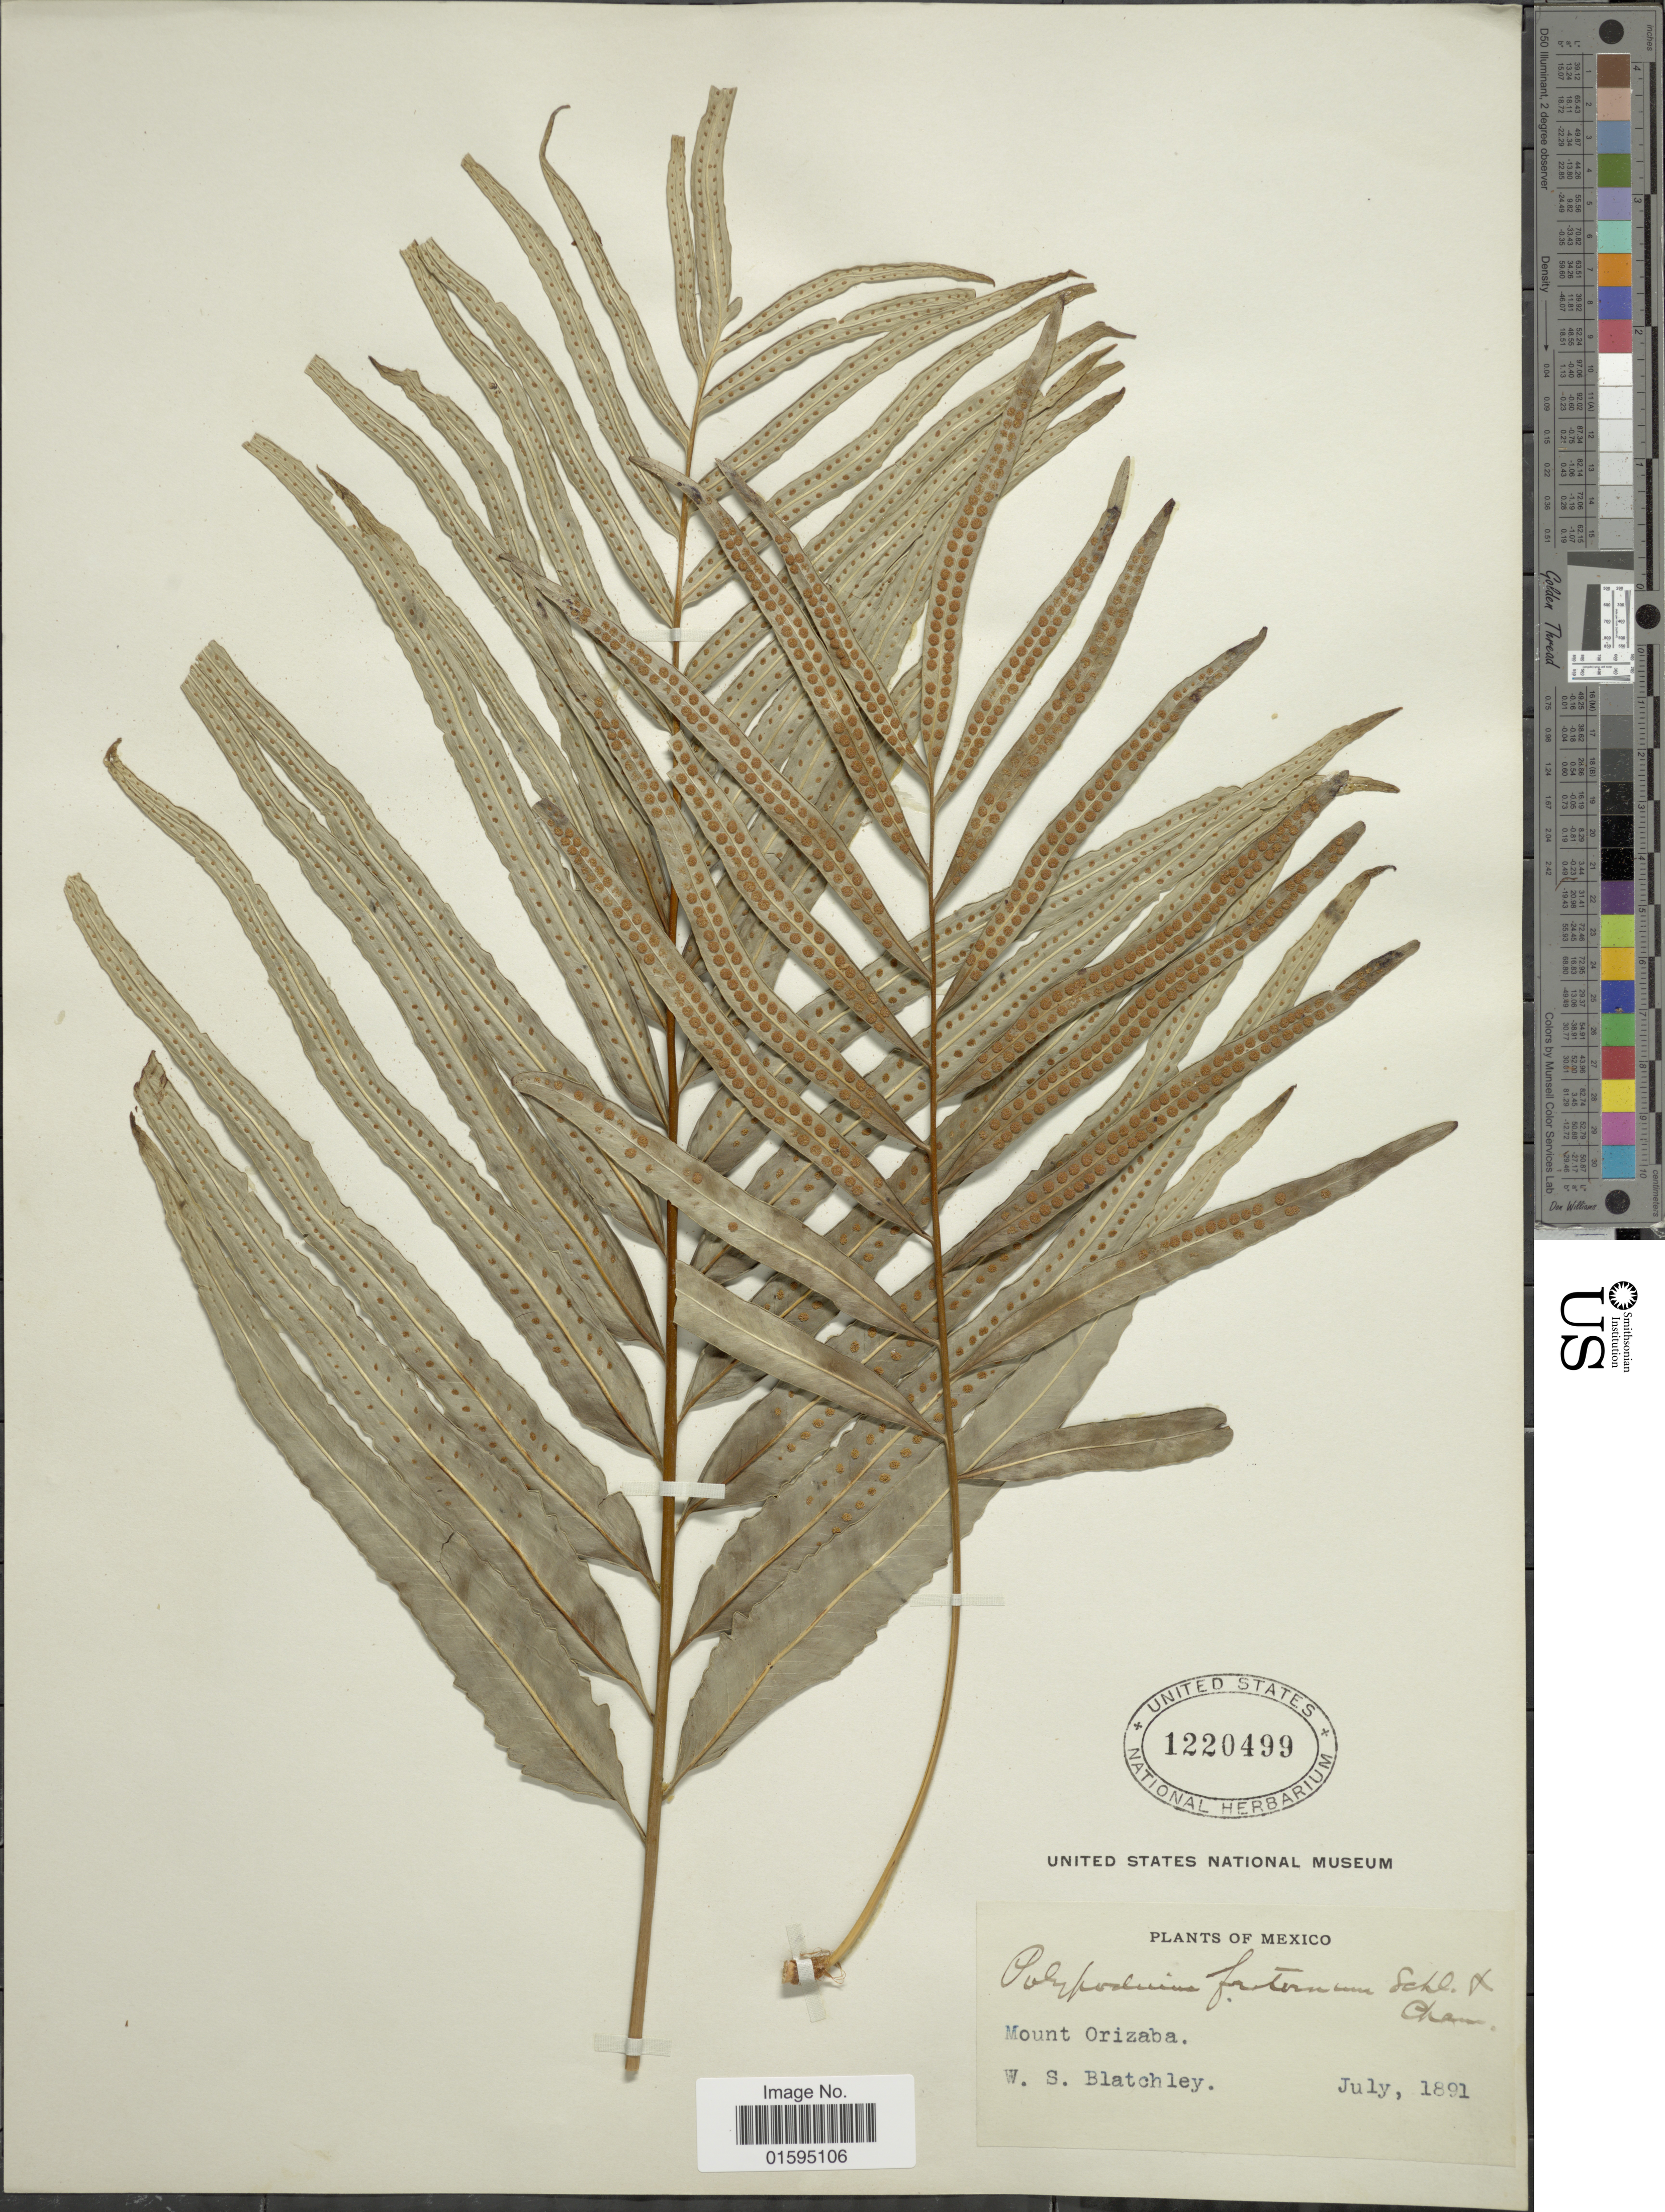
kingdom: Plantae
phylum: Tracheophyta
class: Polypodiopsida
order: Polypodiales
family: Polypodiaceae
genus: Polypodium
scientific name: Polypodium fraternum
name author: Schltdl. & Cham.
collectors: W. Blatchley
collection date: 1891-07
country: Mexico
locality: Mount Orizaba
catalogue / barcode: US 1220499